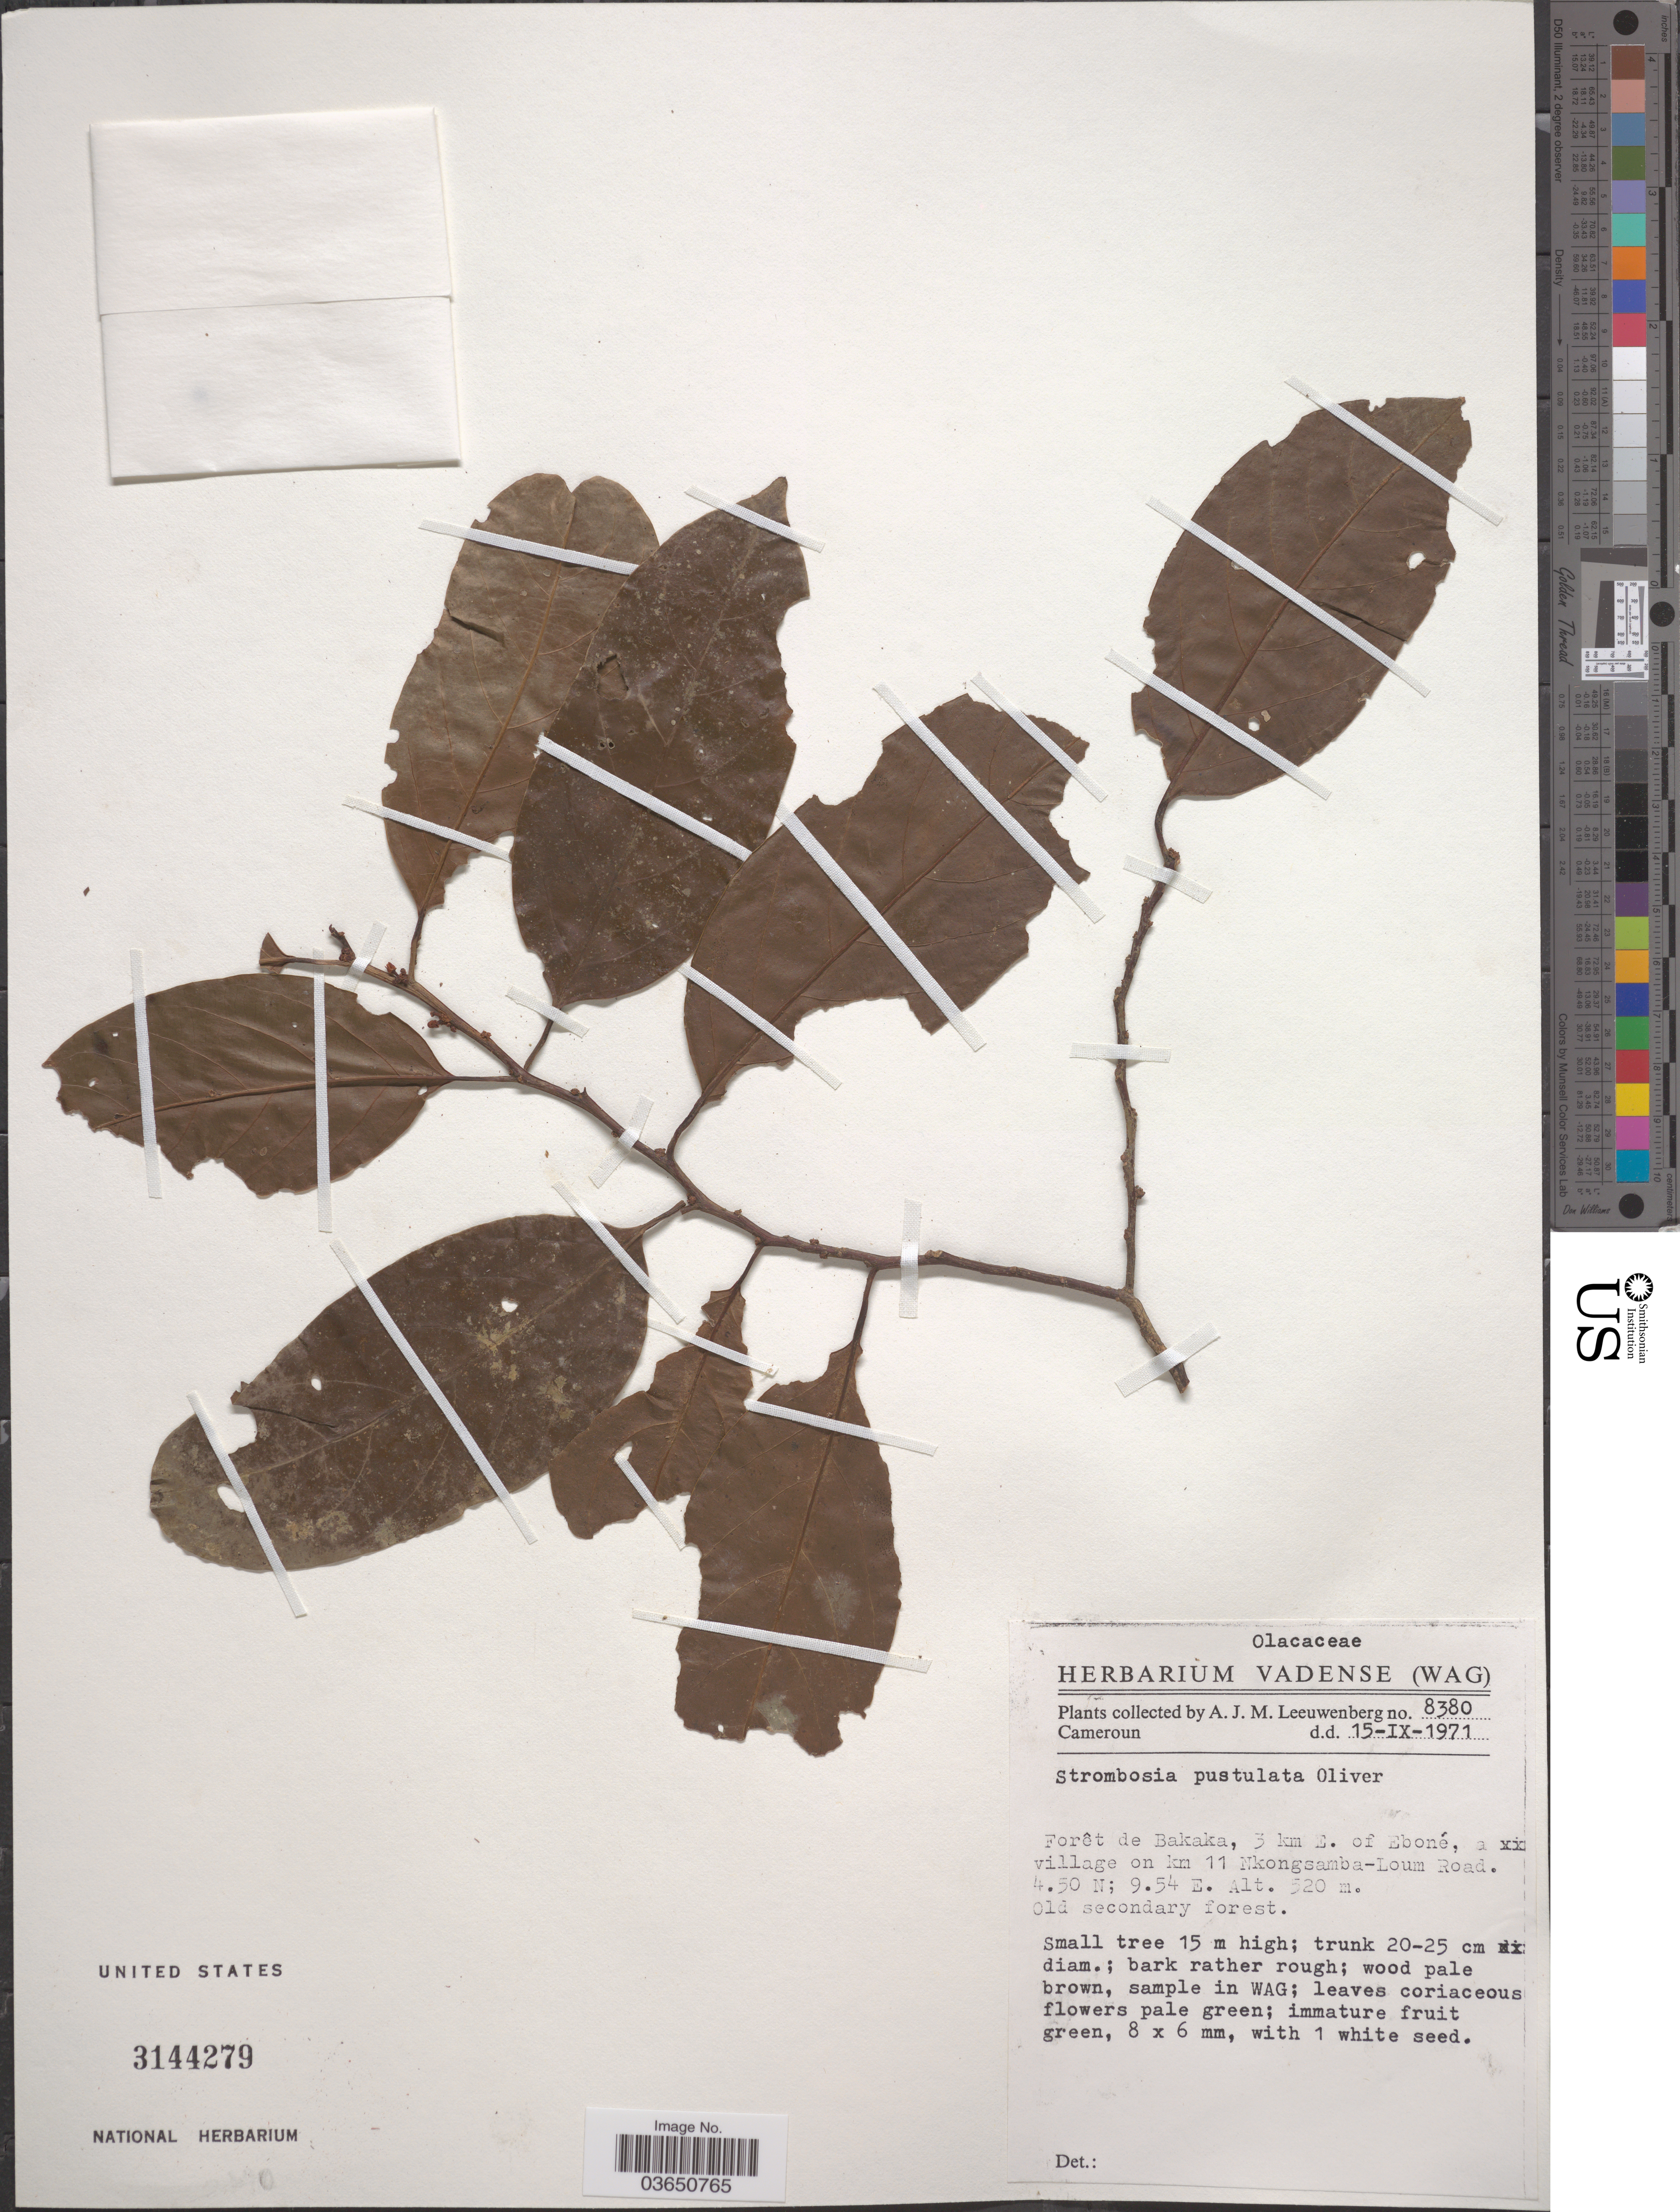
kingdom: Plantae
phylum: Tracheophyta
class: Magnoliopsida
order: Santalales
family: Strombosiaceae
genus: Strombosia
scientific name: Strombosia pustulata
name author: Oliv.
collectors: A. J. M. Leeuwenberg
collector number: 8380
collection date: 1971-09-15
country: Cameroon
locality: Cameroun. Forêt de Bakaka, 3 km E. of Eboné, a village on km 11 Nkongsamba-Loum Road.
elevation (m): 520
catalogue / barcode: US 3144279